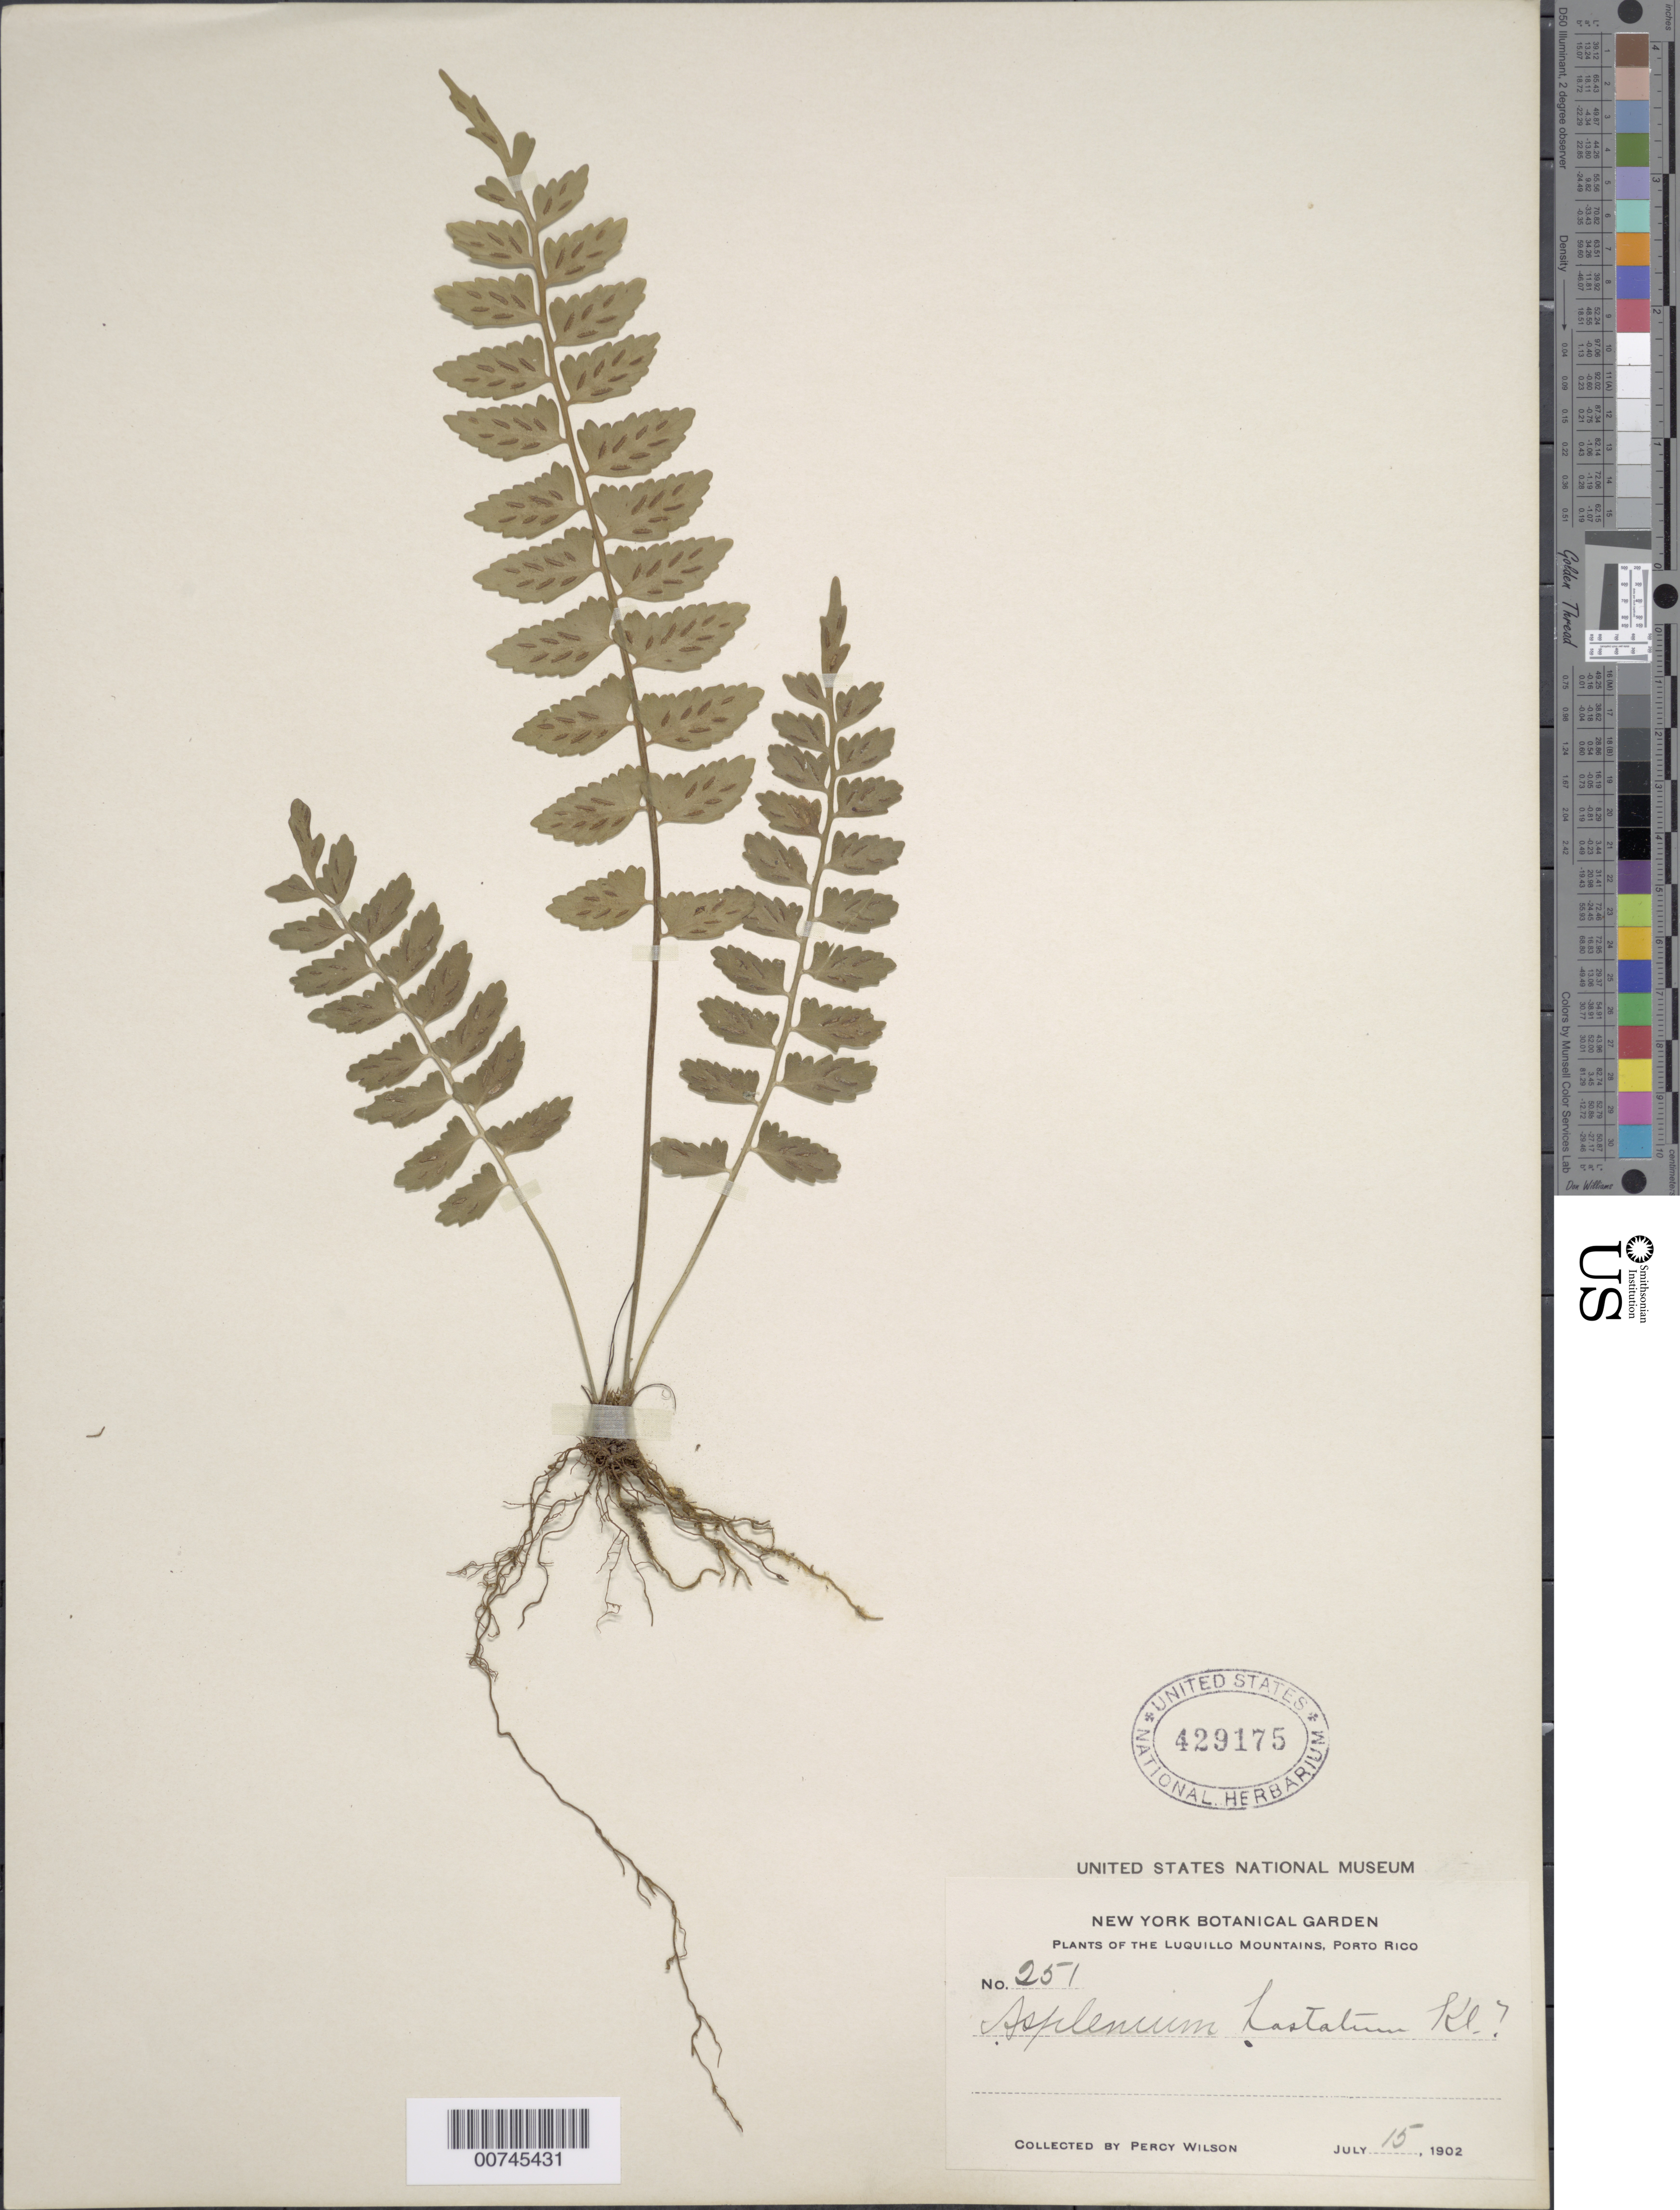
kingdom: Plantae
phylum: Tracheophyta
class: Polypodiopsida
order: Polypodiales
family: Aspleniaceae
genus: Asplenium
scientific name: Asplenium auriculatum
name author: Sw.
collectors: P. Wilson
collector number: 251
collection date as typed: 15 Jul 1902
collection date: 1902-07-15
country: Puerto Rico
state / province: Luquillo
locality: Luquillo Mountains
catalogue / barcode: US 429175